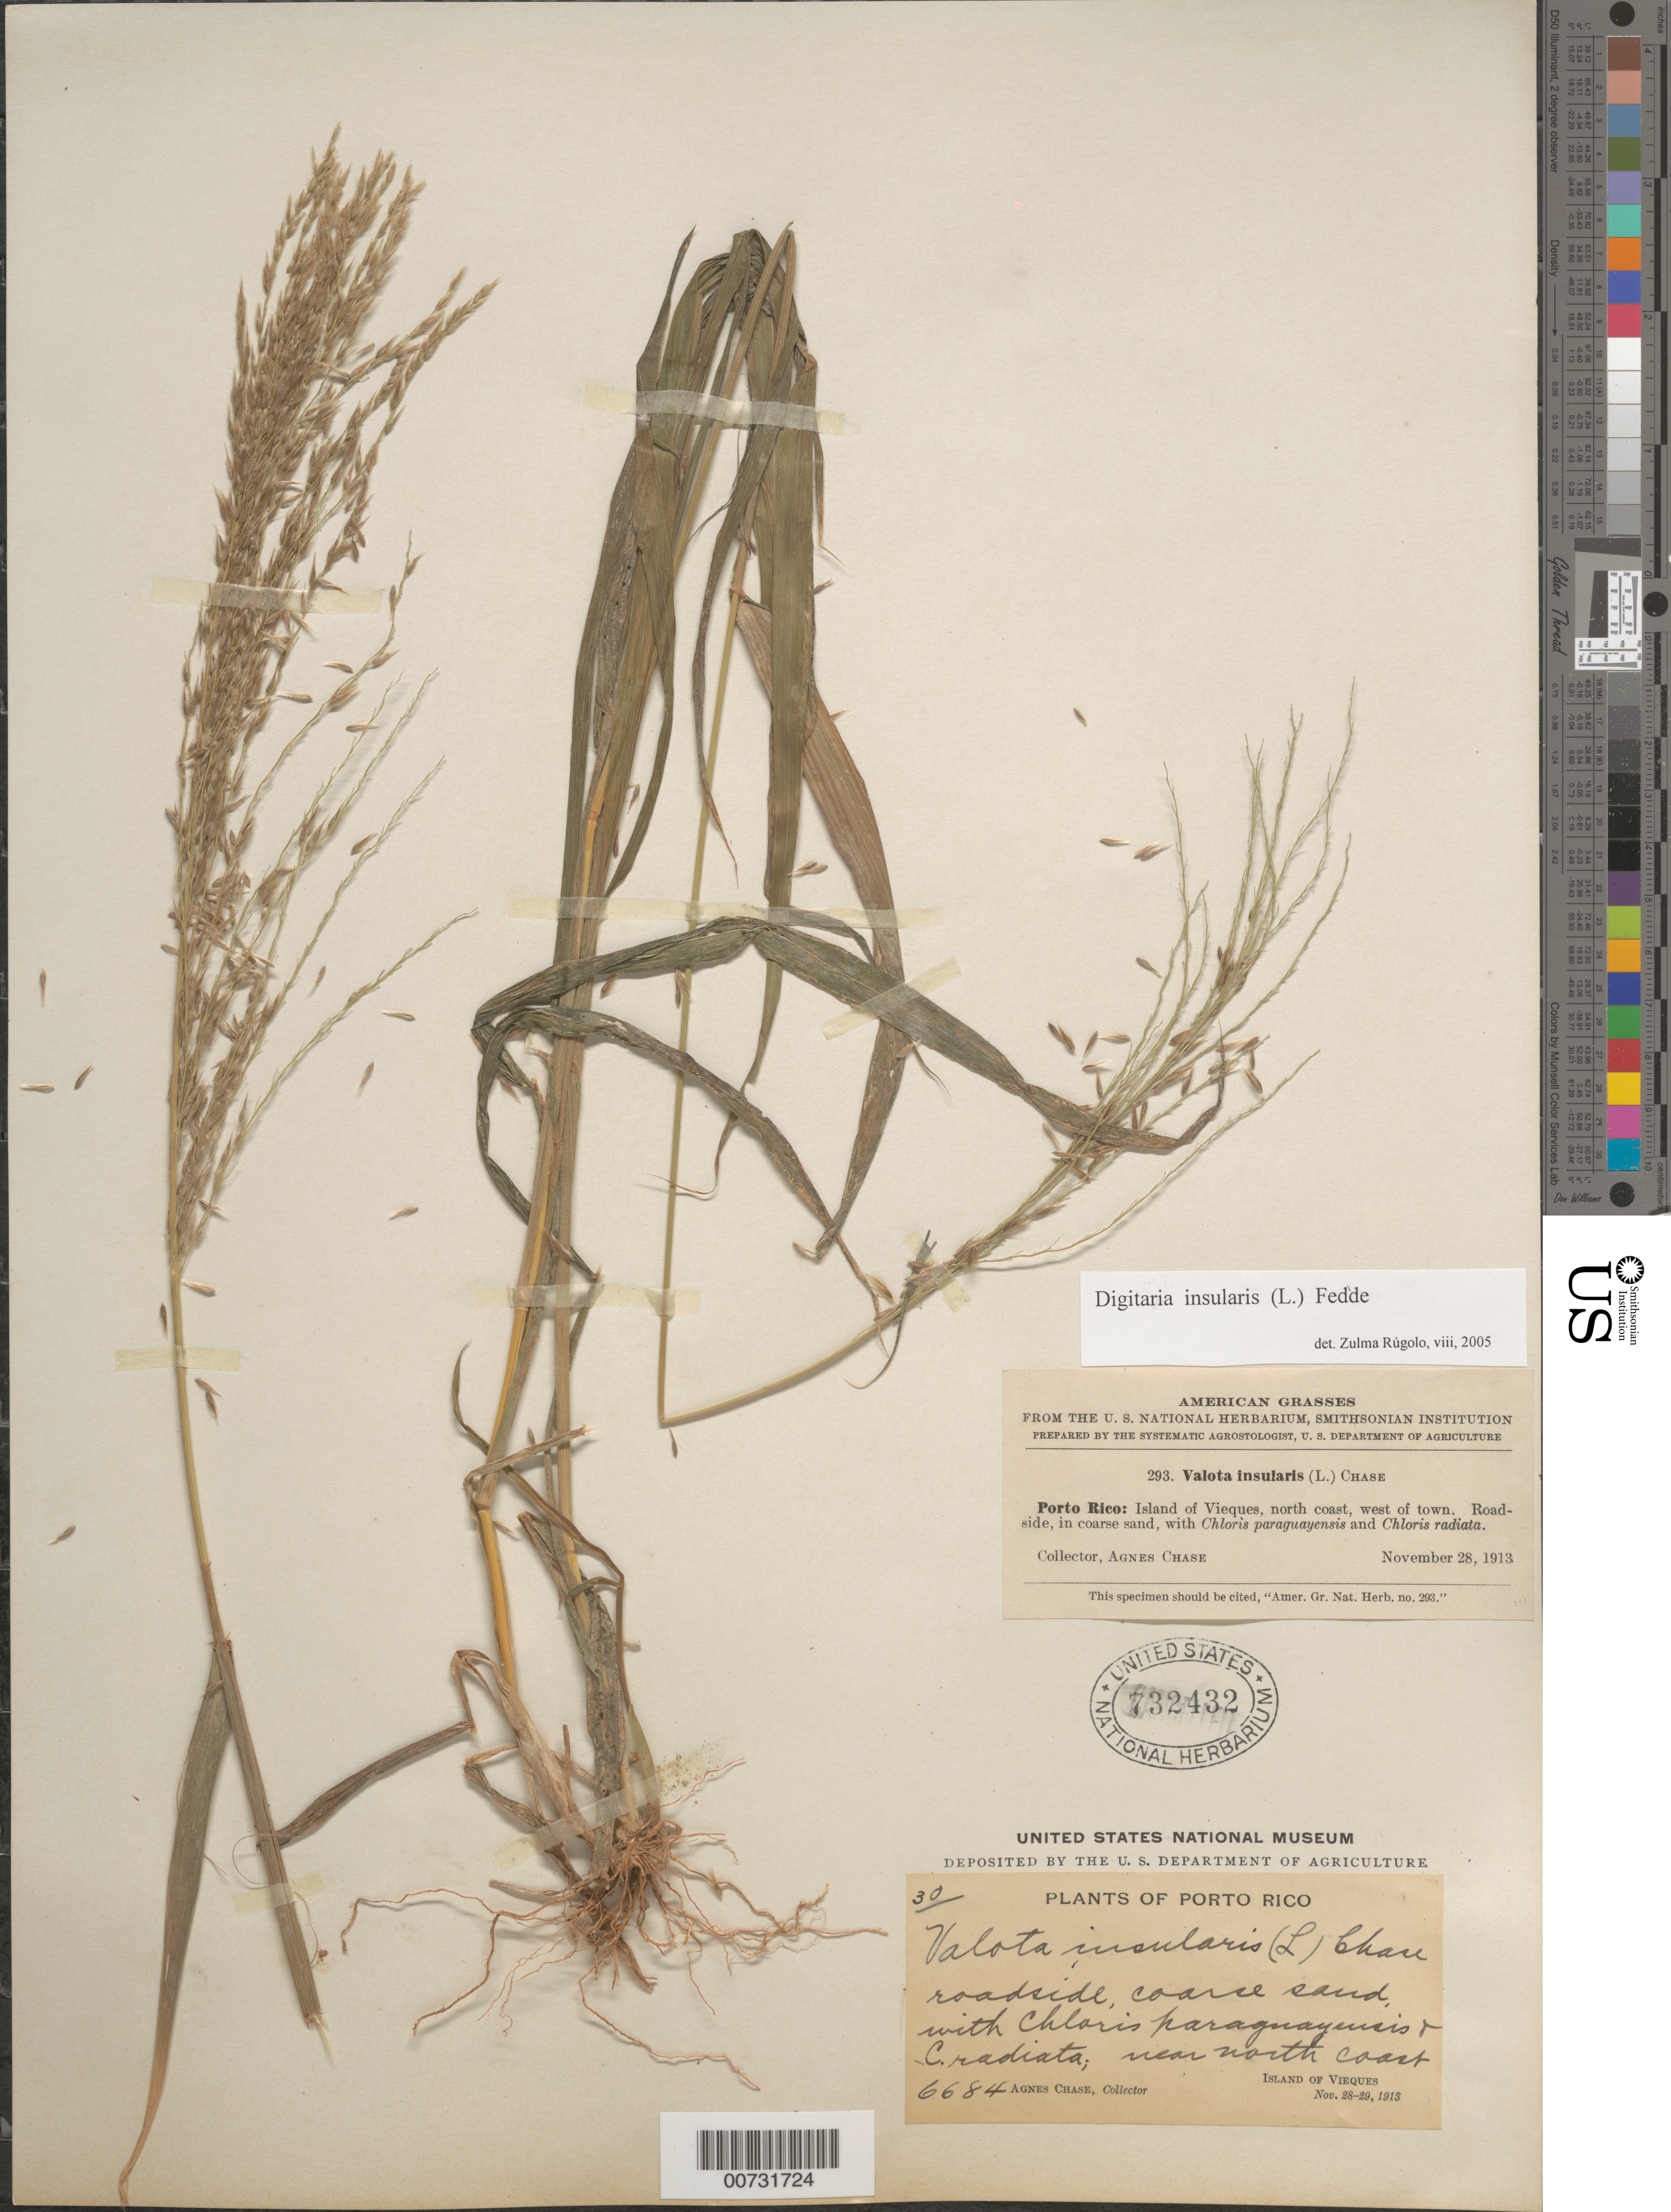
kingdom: Plantae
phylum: Tracheophyta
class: Liliopsida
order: Poales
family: Poaceae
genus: Digitaria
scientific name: Digitaria insularis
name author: (L.) Mez ex Ekman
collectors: A. Chase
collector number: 6684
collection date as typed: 28 Nov 1913 and 29 Nov 1913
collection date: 1913-11-28,1913-11-29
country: Puerto Rico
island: Vieques I.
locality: North Coast, W of town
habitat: Roadside, in coarse sand, w/Chloris paraguayensis and C.radiata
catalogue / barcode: US 732432